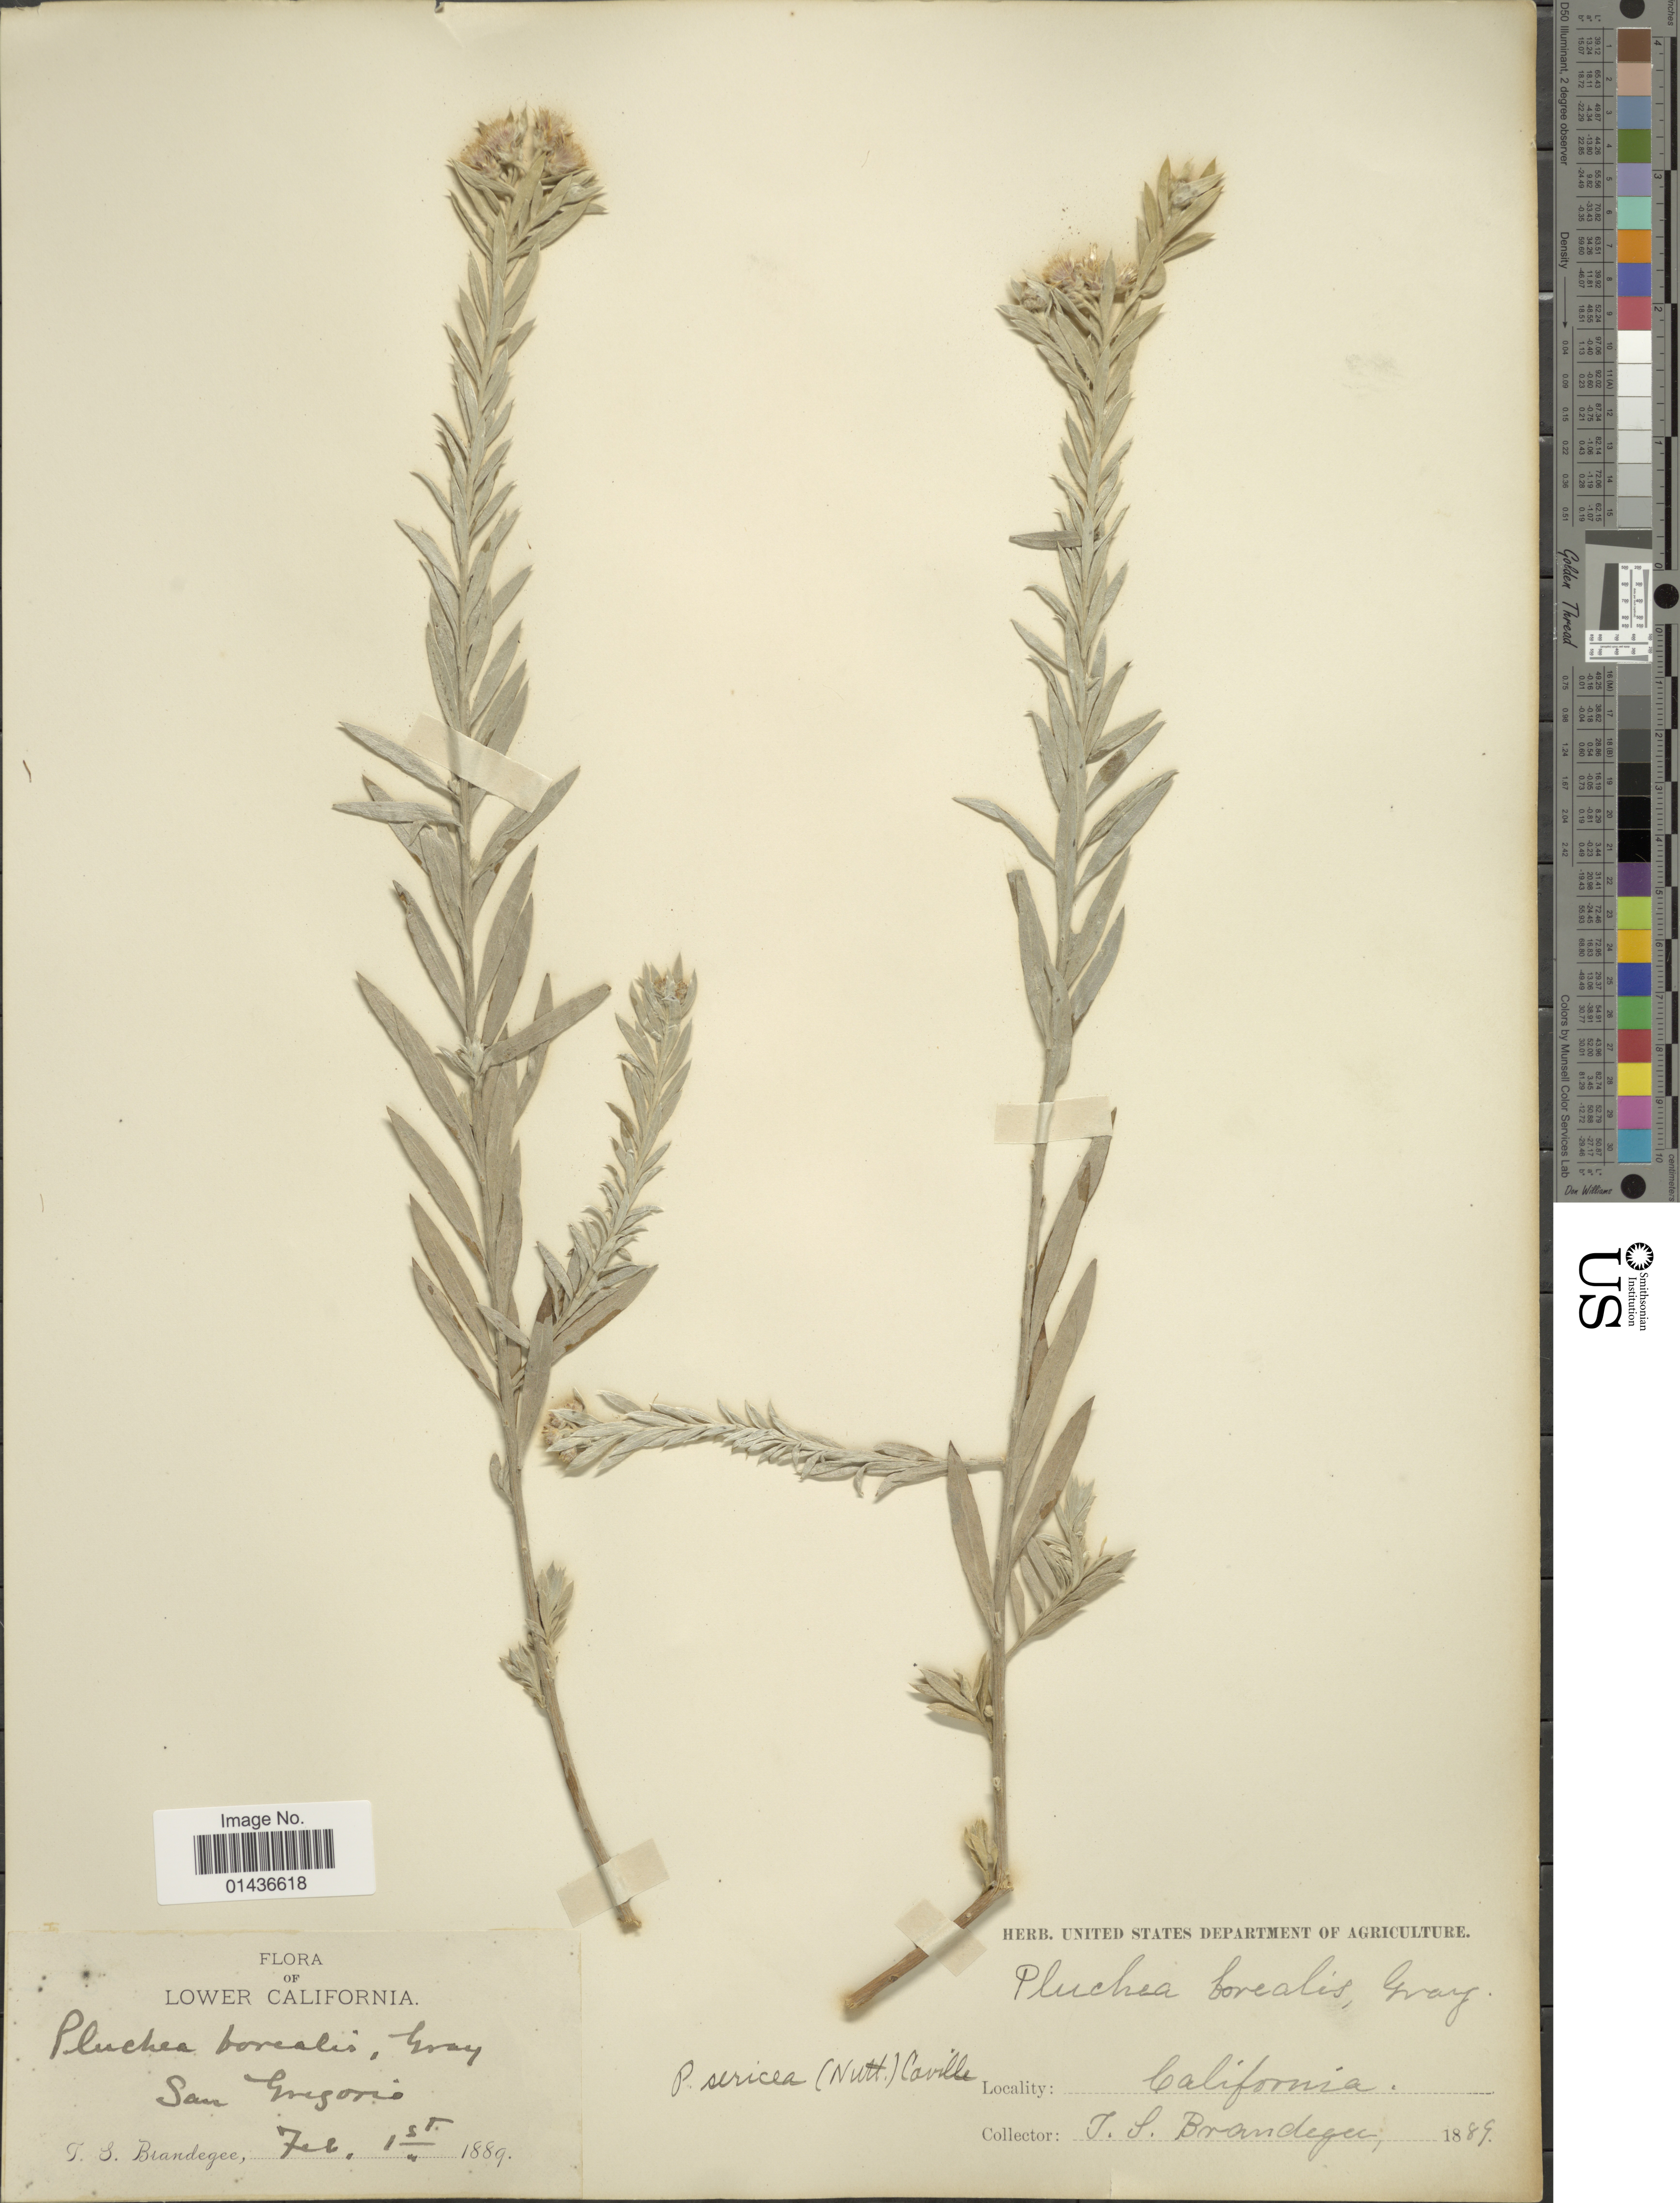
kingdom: Plantae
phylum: Tracheophyta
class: Magnoliopsida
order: Asterales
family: Asteraceae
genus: Pluchea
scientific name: Pluchea sericea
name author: (Nutt.) Coville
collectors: T. S. Brandegee (herbarium)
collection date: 1889-02-01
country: Mexico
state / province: Baja California Sur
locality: Lower California, San Gregorio